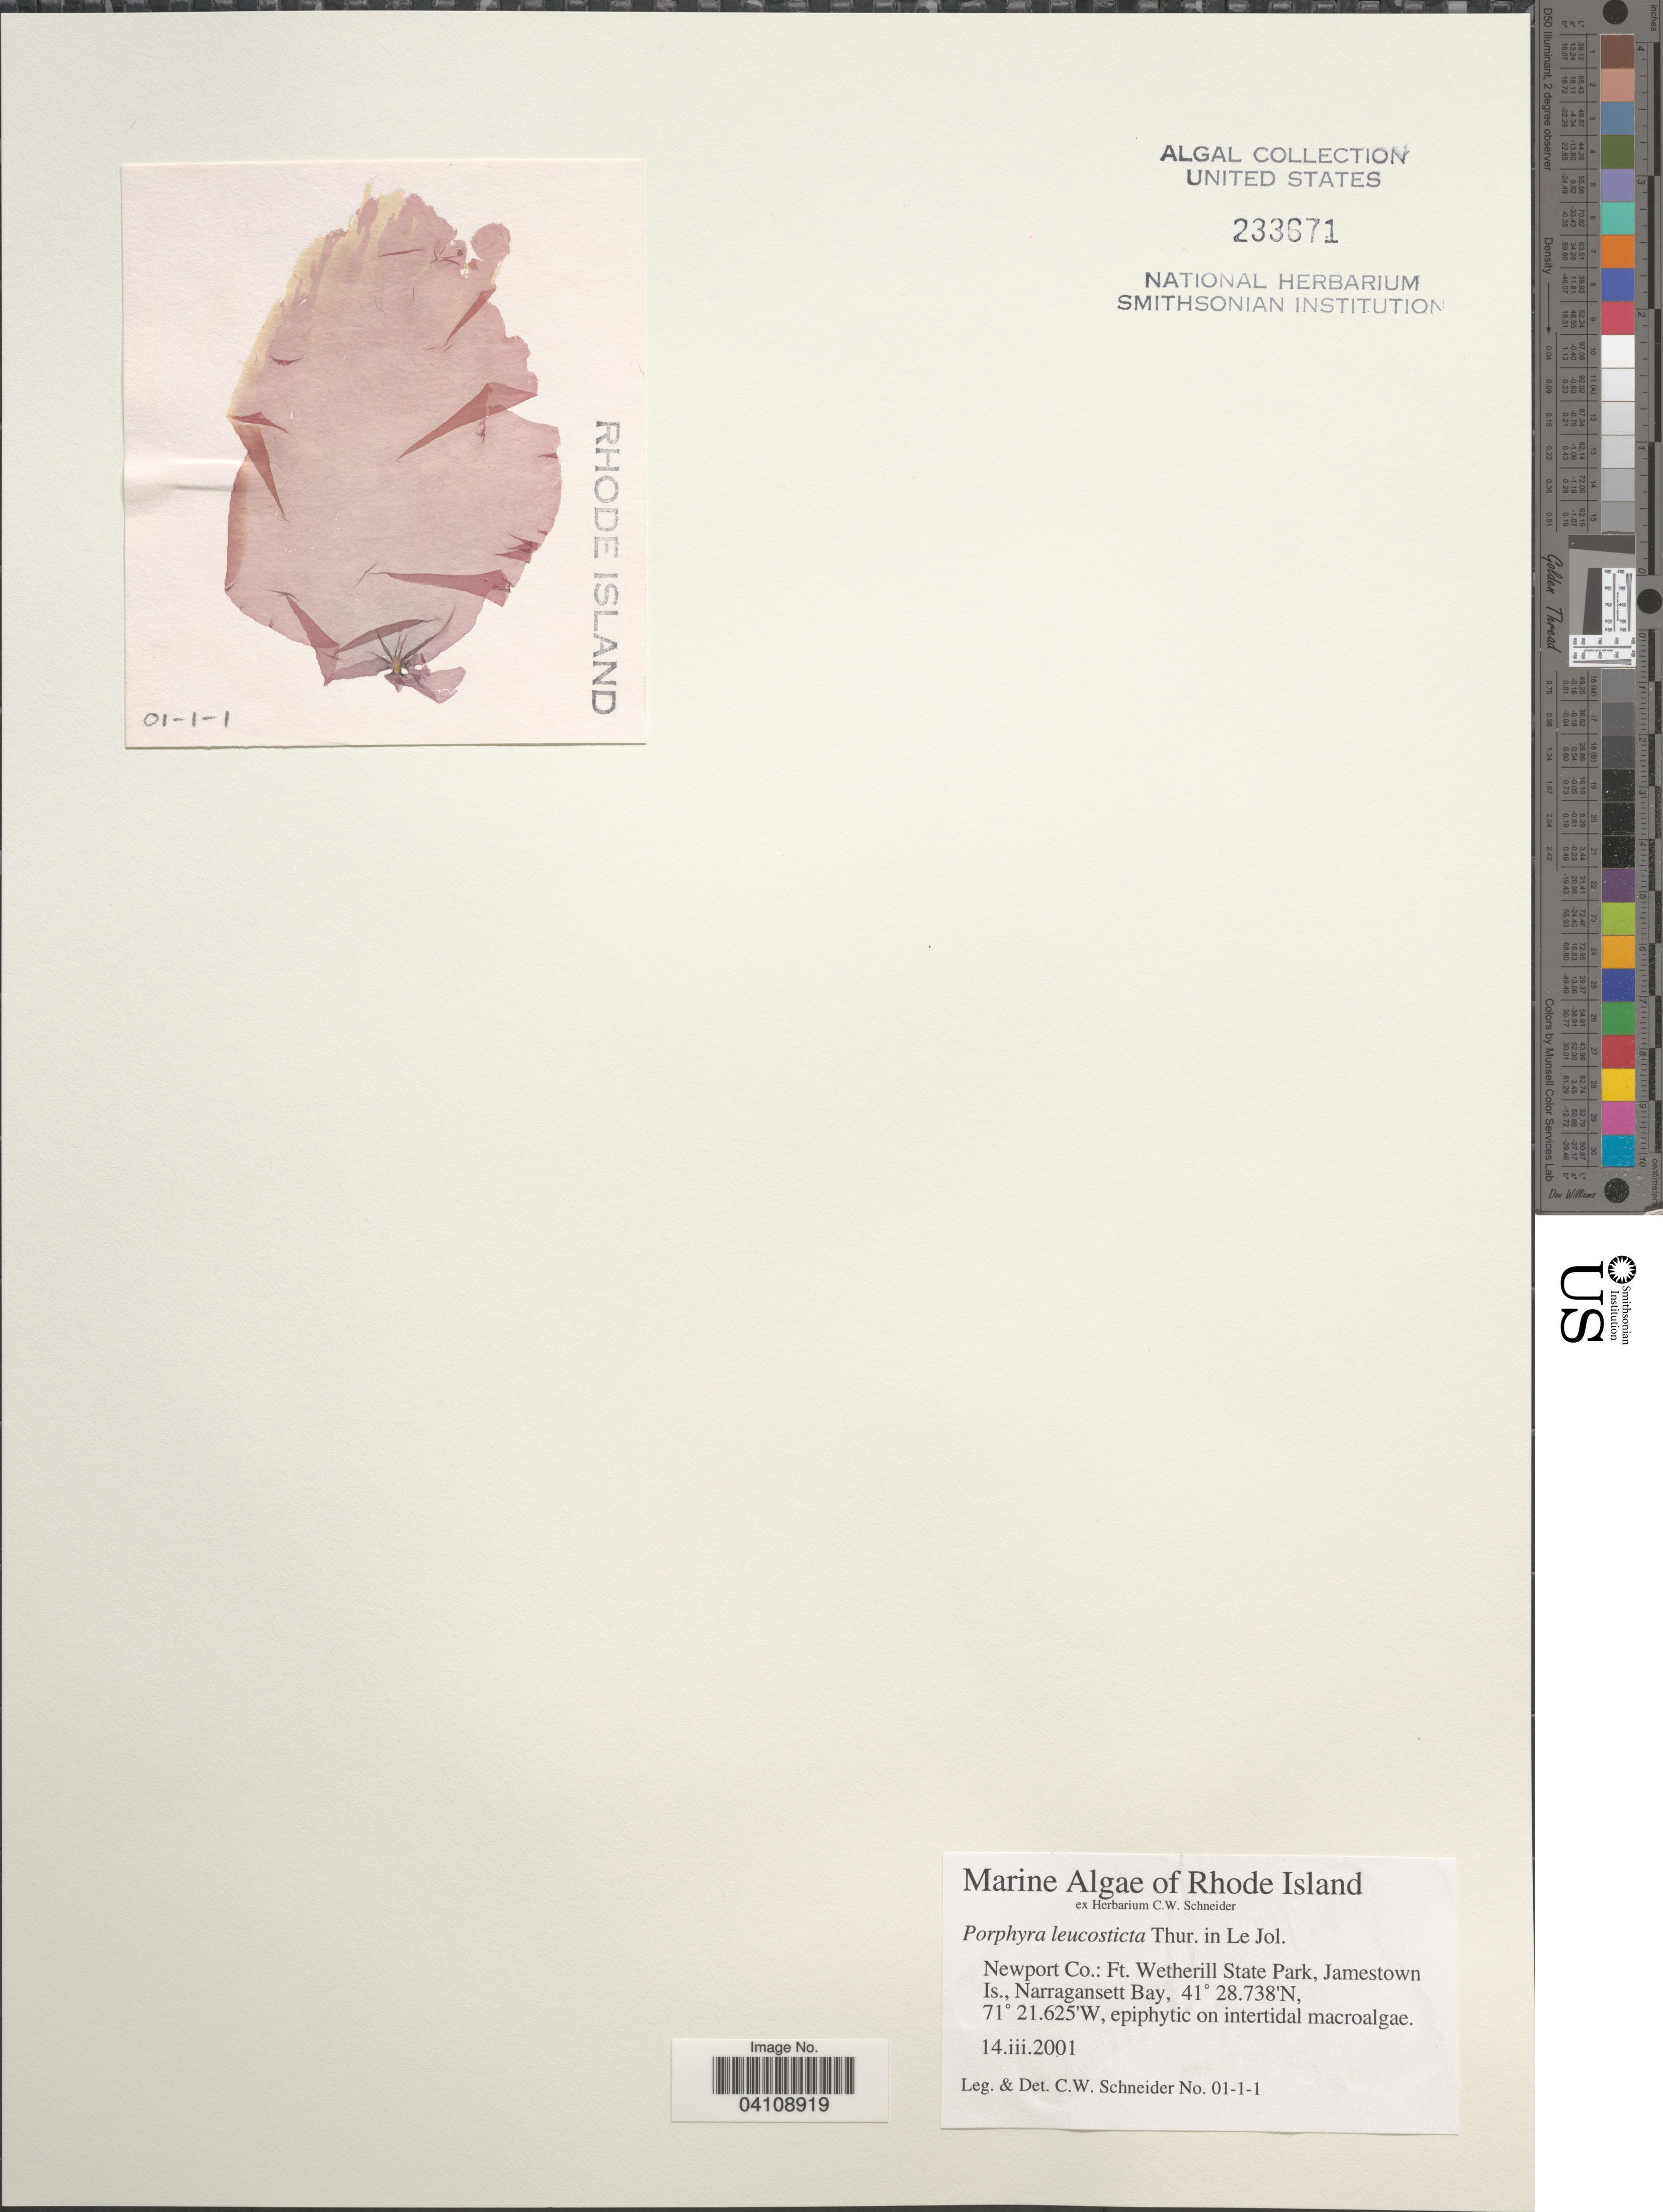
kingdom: Plantae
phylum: Rhodophyta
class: Bangiophyceae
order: Bangiales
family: Bangiaceae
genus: Pyropia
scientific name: Pyropia leucosticta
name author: (Thuret) Neefus & J. Brodie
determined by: Algae name updating Project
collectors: C. W.Schneider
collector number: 01-1-1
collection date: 2001-03-14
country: United States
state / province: Rhode Island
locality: Newport Co.: Ft. Wetherill State Park, Jamestown Is., Narragansett Bay.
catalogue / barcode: US 233671